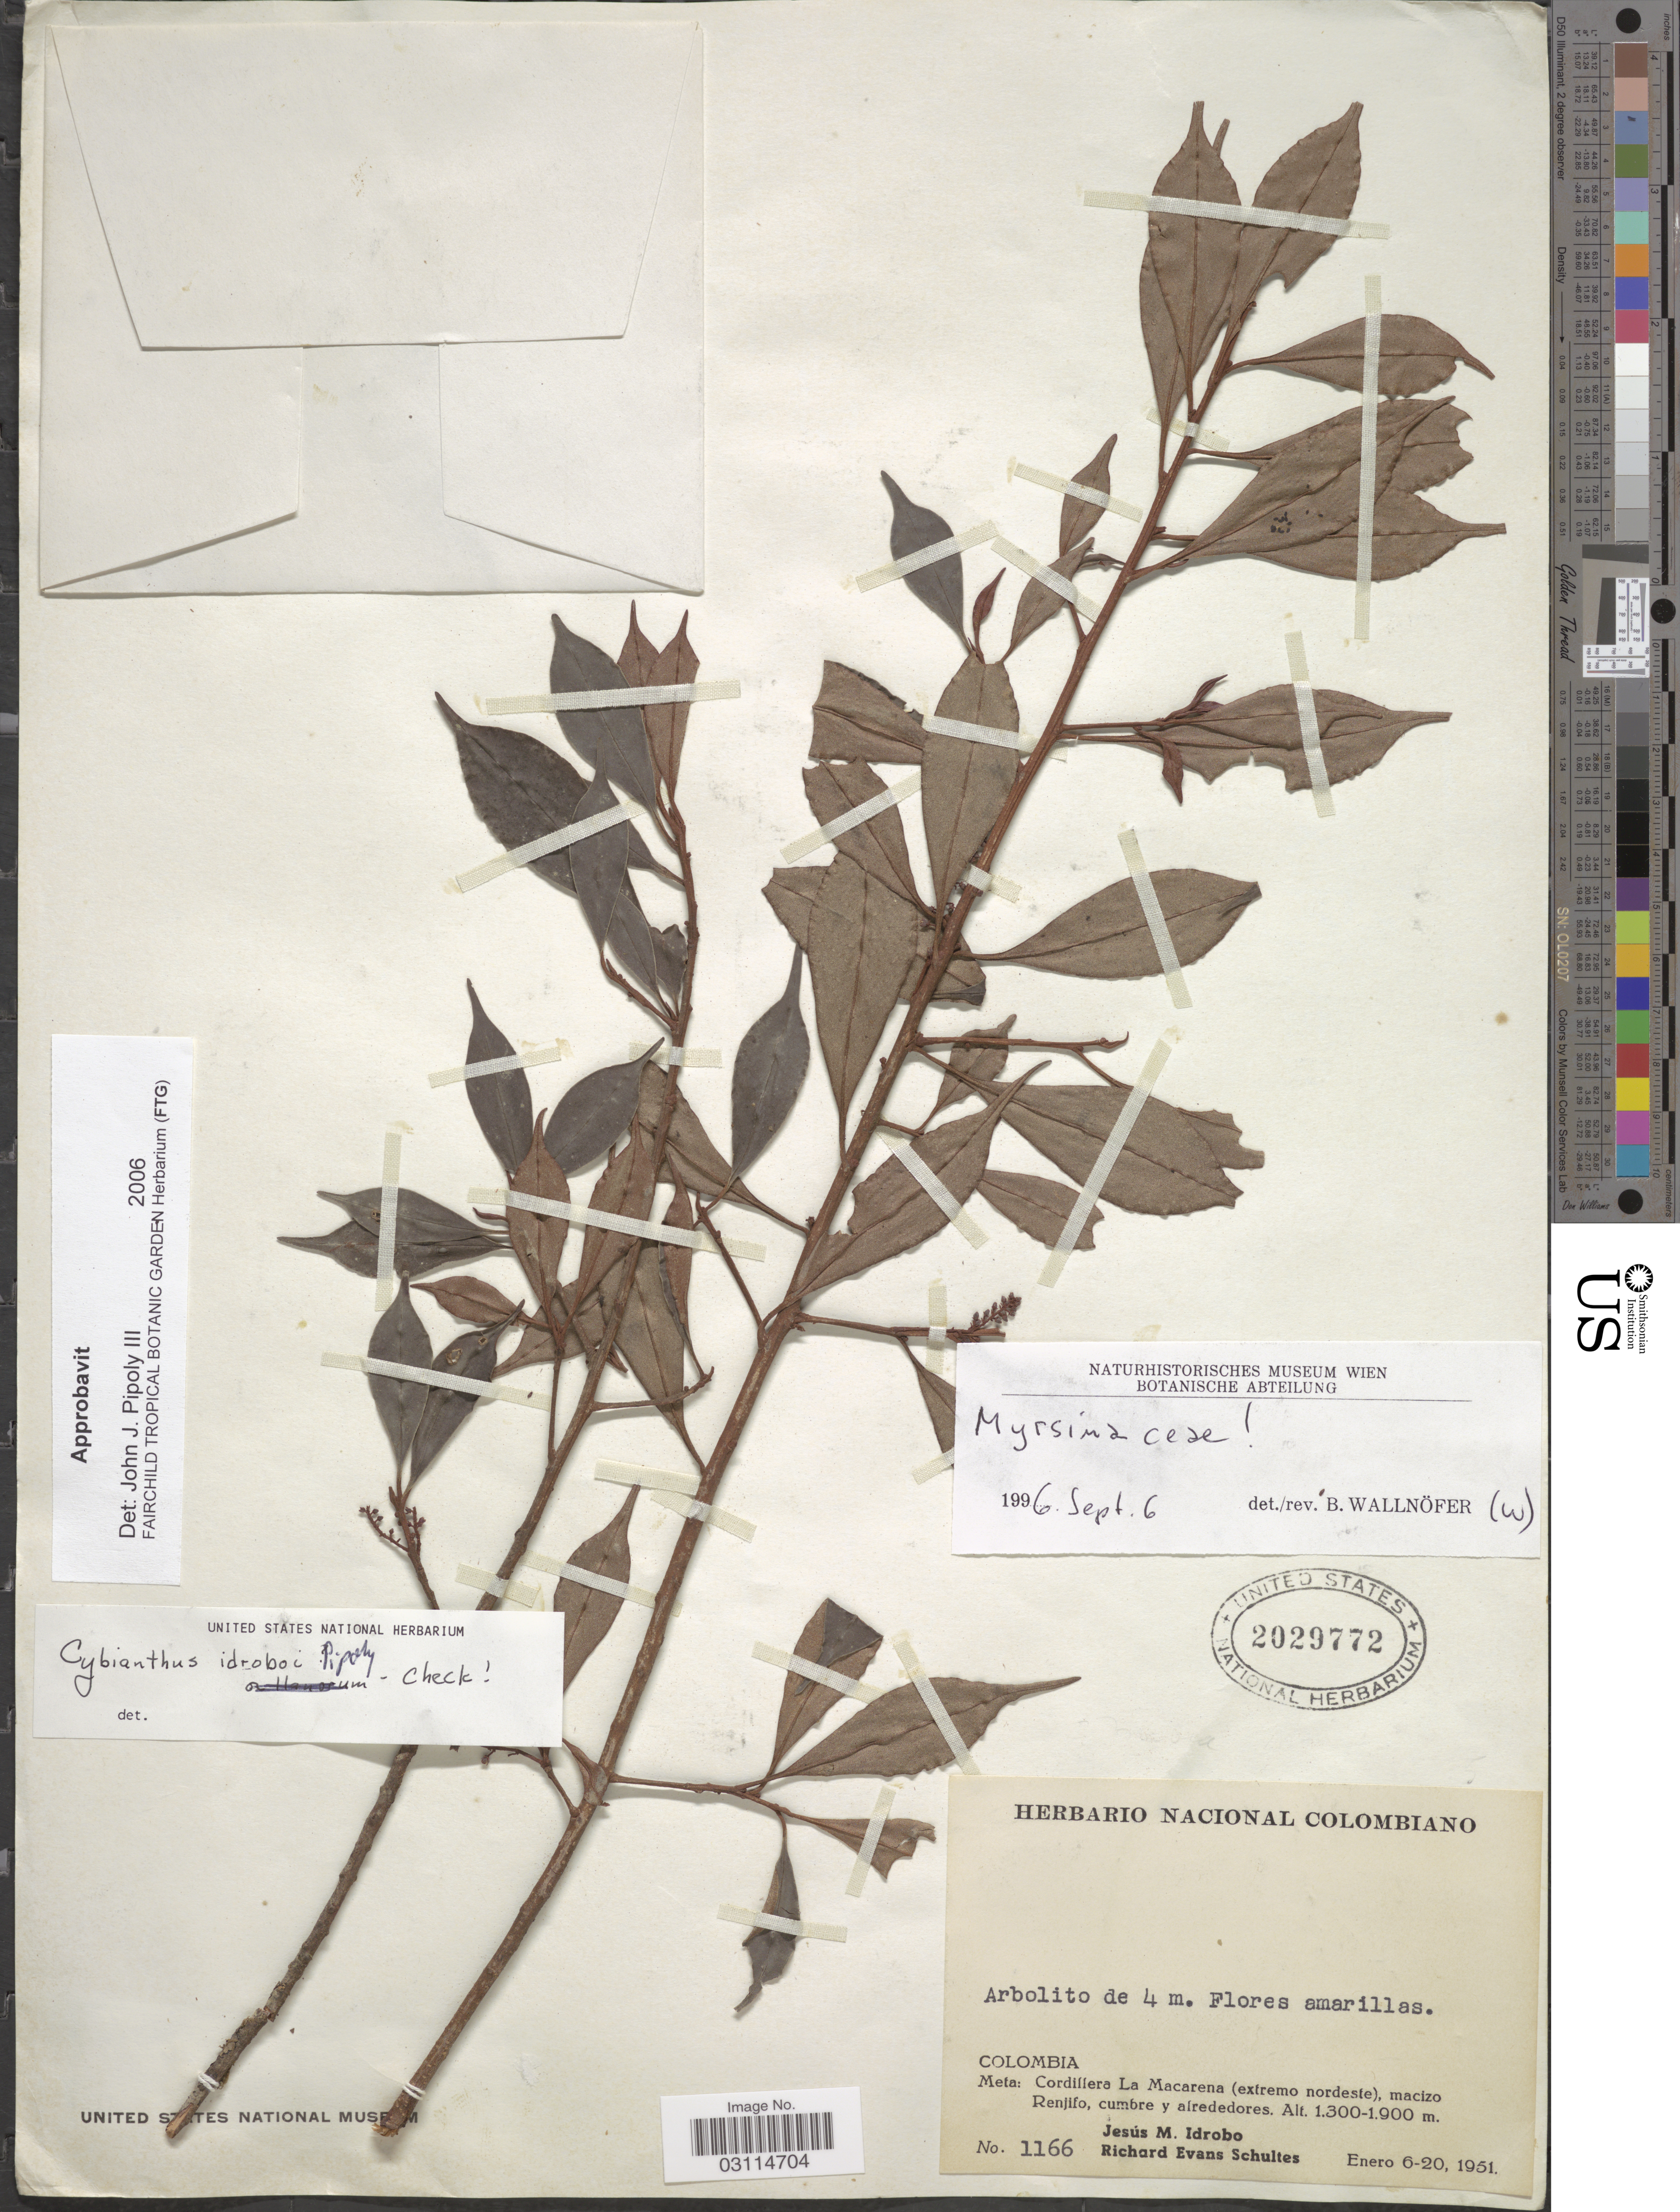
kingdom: Plantae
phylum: Tracheophyta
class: Magnoliopsida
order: Ericales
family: Primulaceae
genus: Cybianthus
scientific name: Cybianthus idroboi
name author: Pipoly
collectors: J. M. Idrobo & R. E. Schultes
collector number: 1166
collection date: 1951-01-06/1951-01-20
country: Colombia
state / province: Meta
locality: Cordillera La Macarena (extremo nordeste), macizo Renjifo, cumbre y alrededores.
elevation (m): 1300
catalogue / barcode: US 2029772